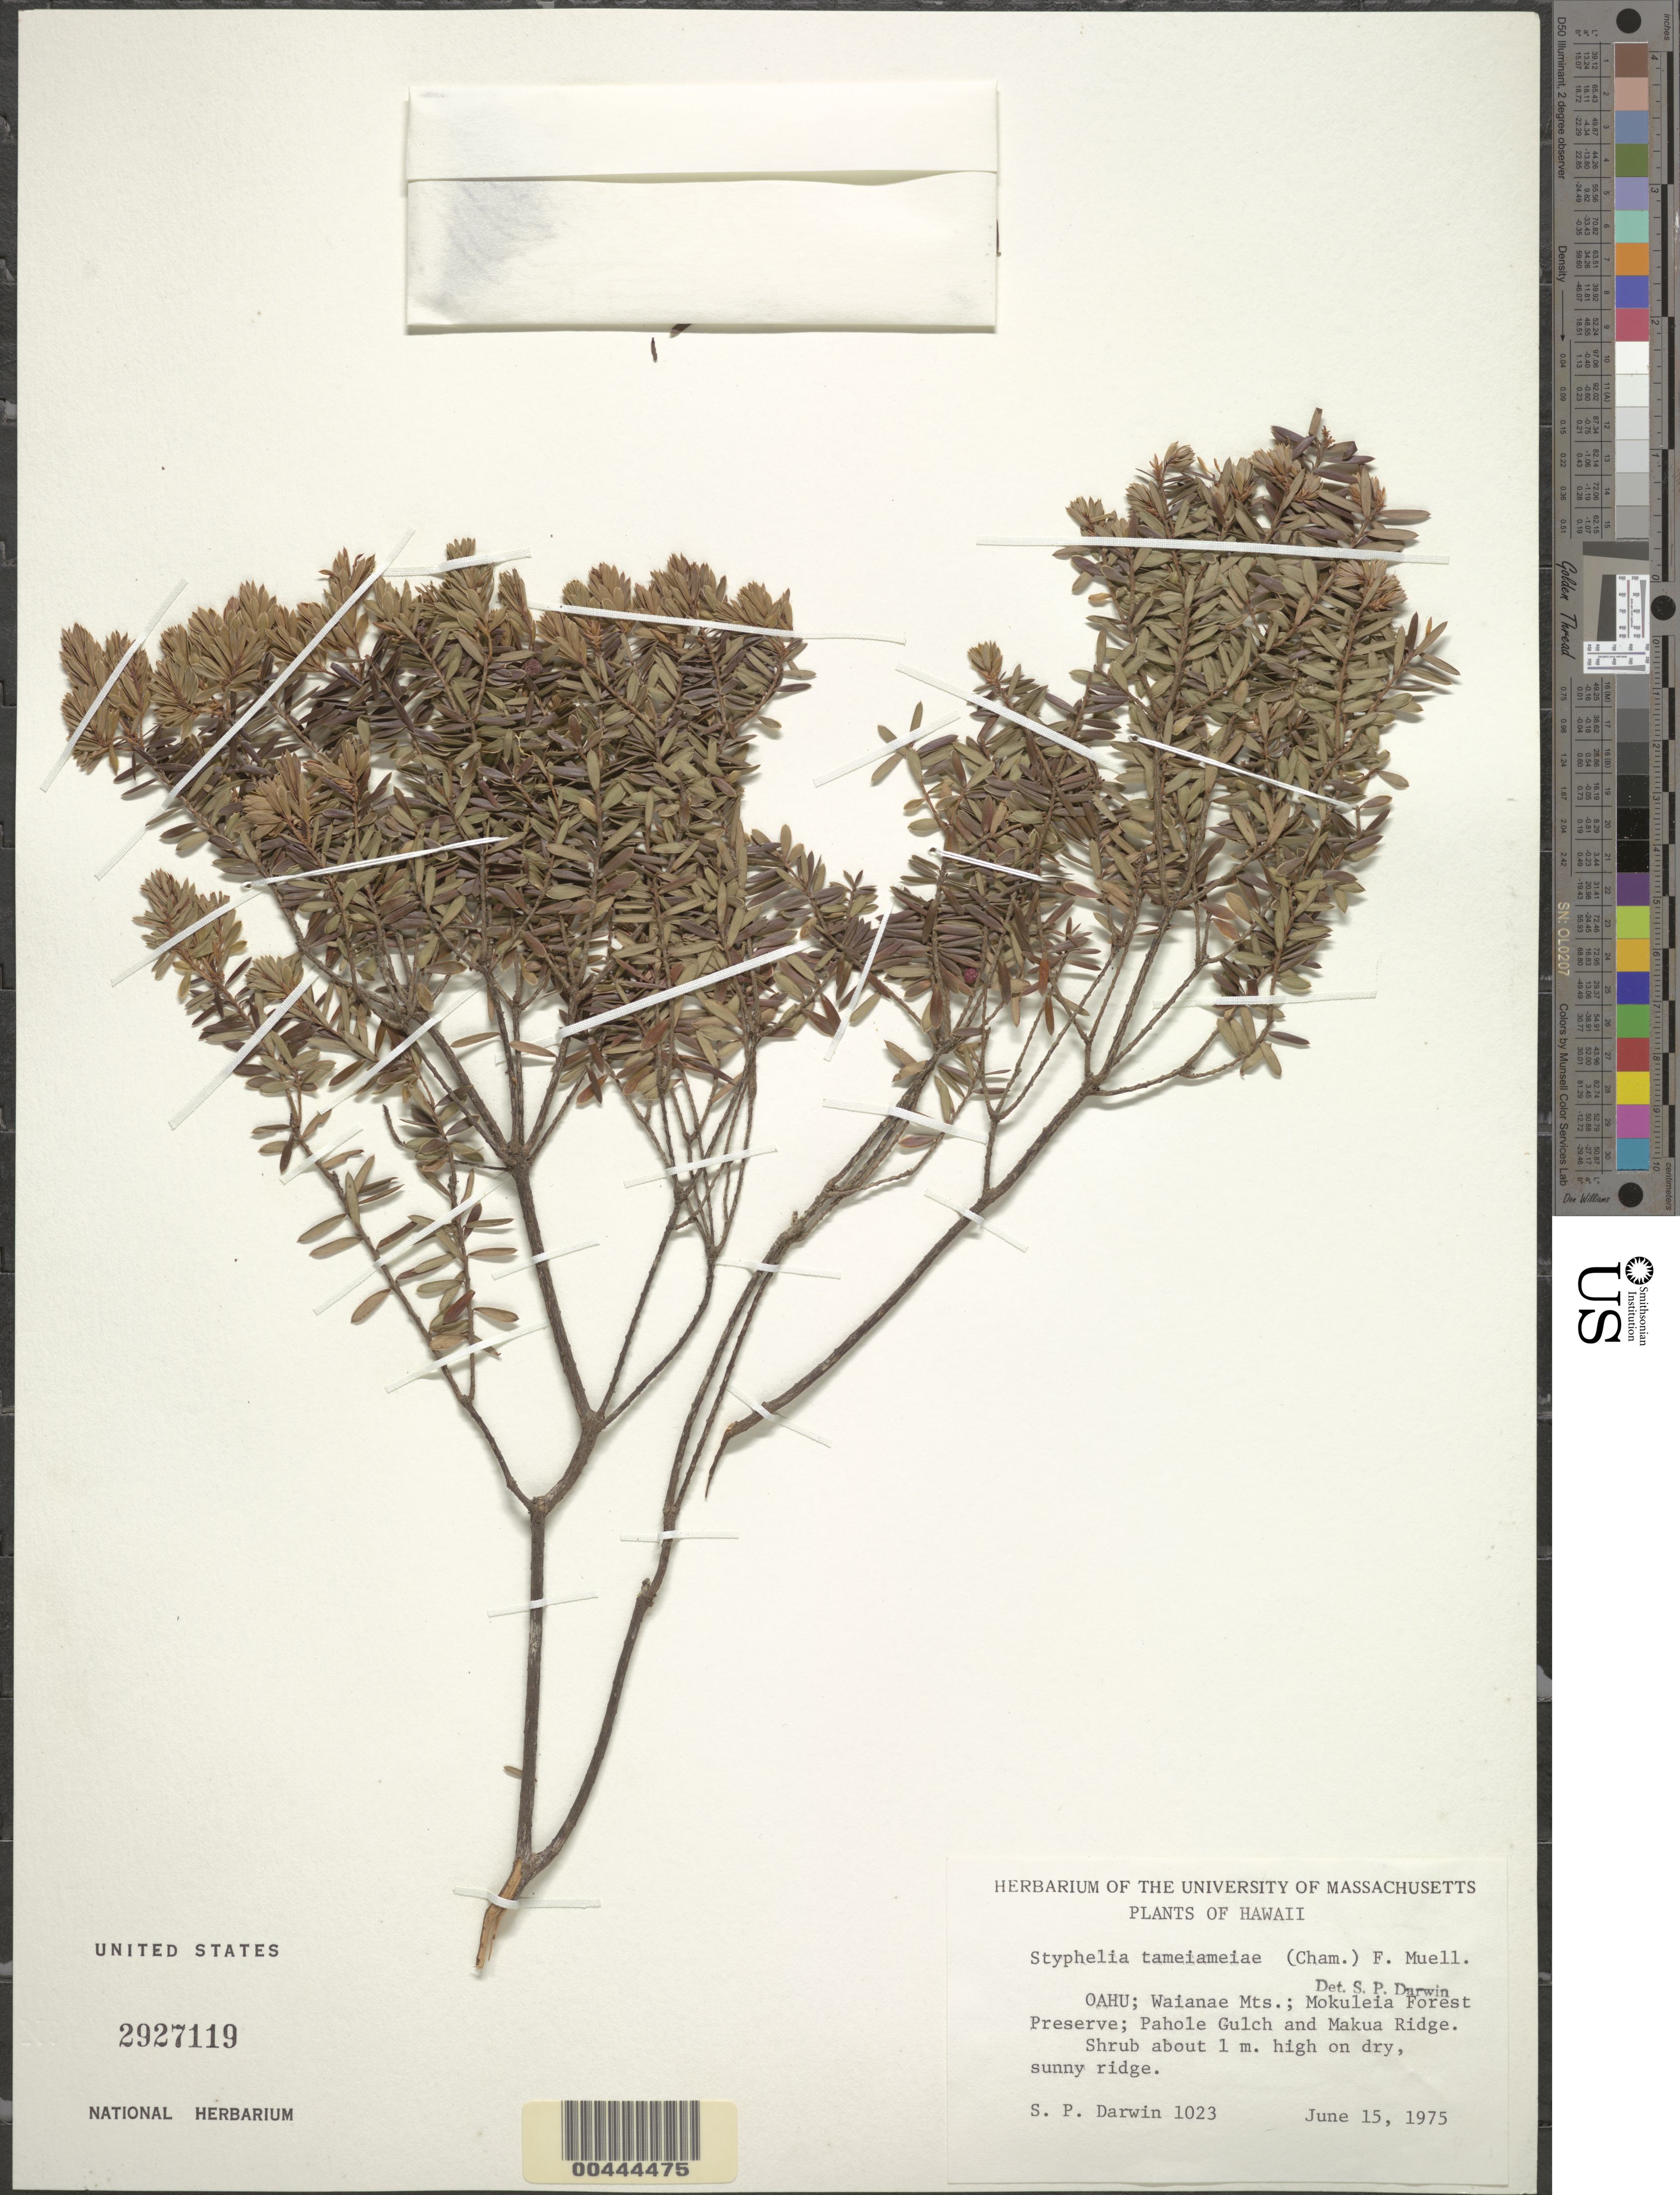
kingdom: Plantae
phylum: Tracheophyta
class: Magnoliopsida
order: Ericales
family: Ericaceae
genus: Leptecophylla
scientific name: Leptecophylla tameiameiae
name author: (Cham. & Schltdl.) C.M. Weiller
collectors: S. P. Darwin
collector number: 1023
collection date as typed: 15 Jun 1975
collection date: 1975-06-15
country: United States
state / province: Hawaii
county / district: Honolulu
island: Oahu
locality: Waianae Mts., Mokuleia Forest Preserve, Pahole Gulch and Makua Ridge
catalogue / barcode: US 2927119